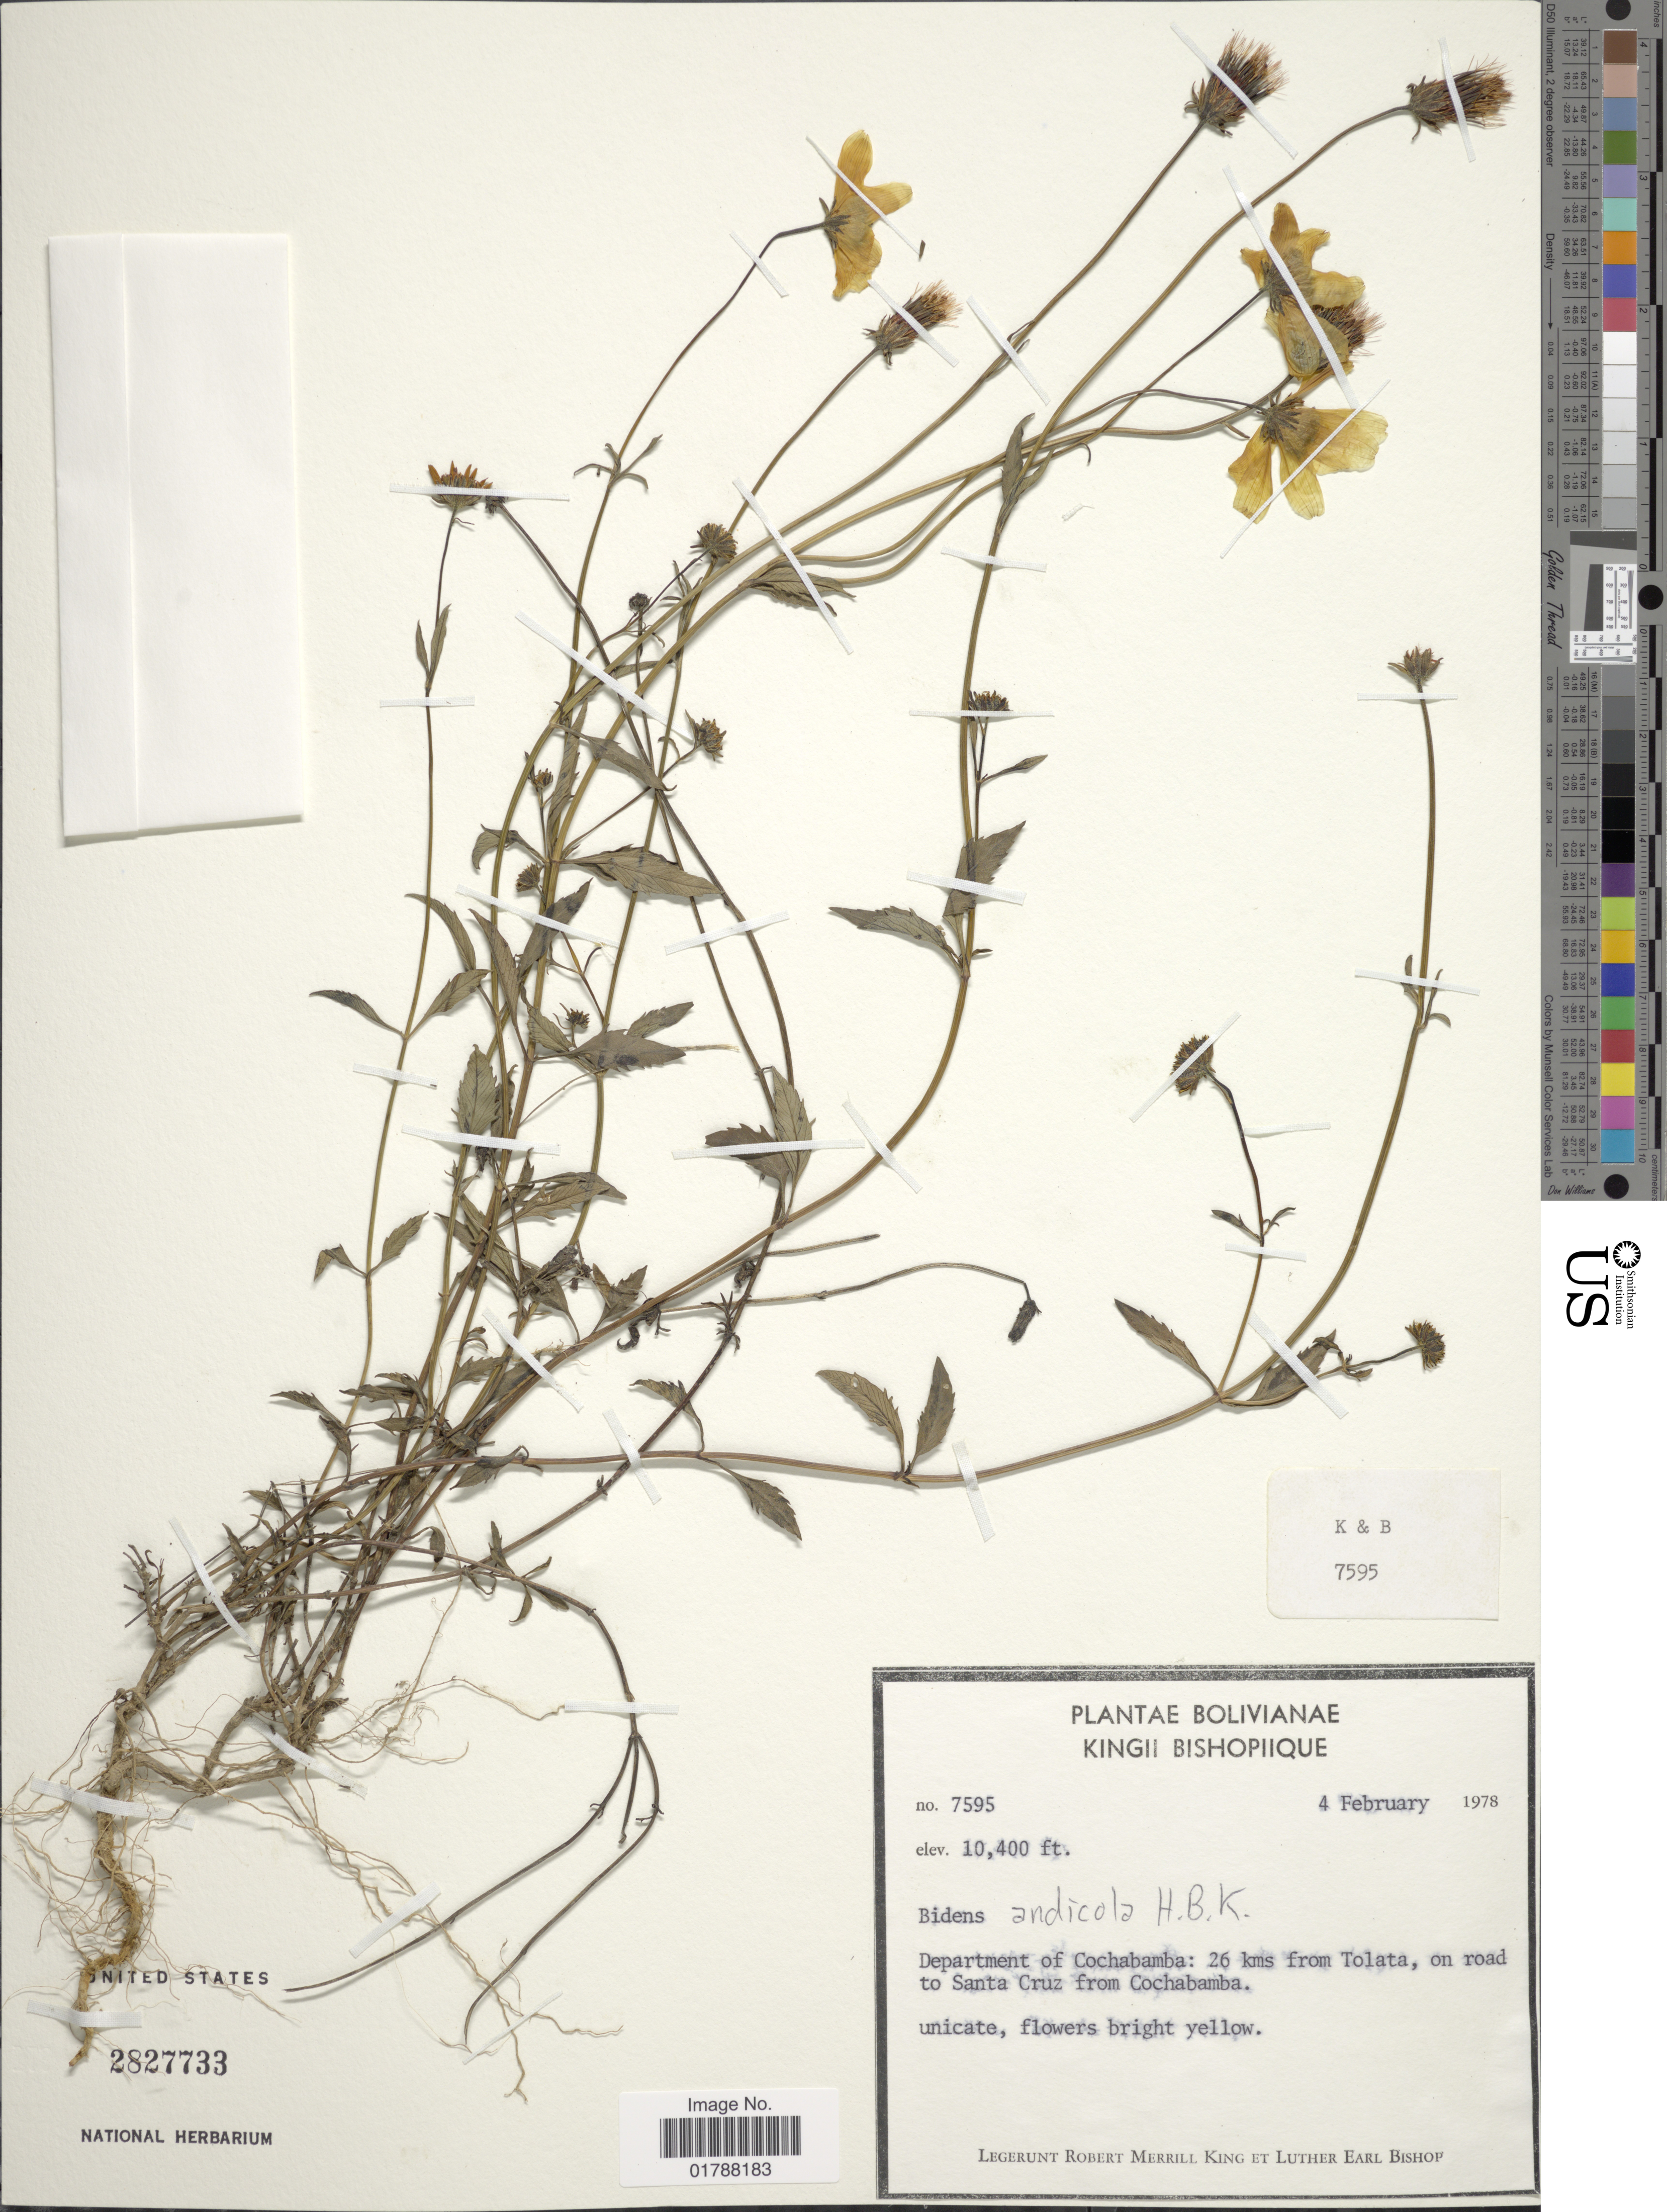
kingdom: Plantae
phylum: Tracheophyta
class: Magnoliopsida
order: Asterales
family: Asteraceae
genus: Bidens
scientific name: Bidens andicola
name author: Kunth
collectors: R. M. King & L. E. Bishop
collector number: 7595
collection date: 1978-02-04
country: Bolivia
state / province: Cochabamba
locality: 26 kms from Tolata, on road to Santa Cruz from Cochabamba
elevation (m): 3170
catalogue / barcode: US 2827733